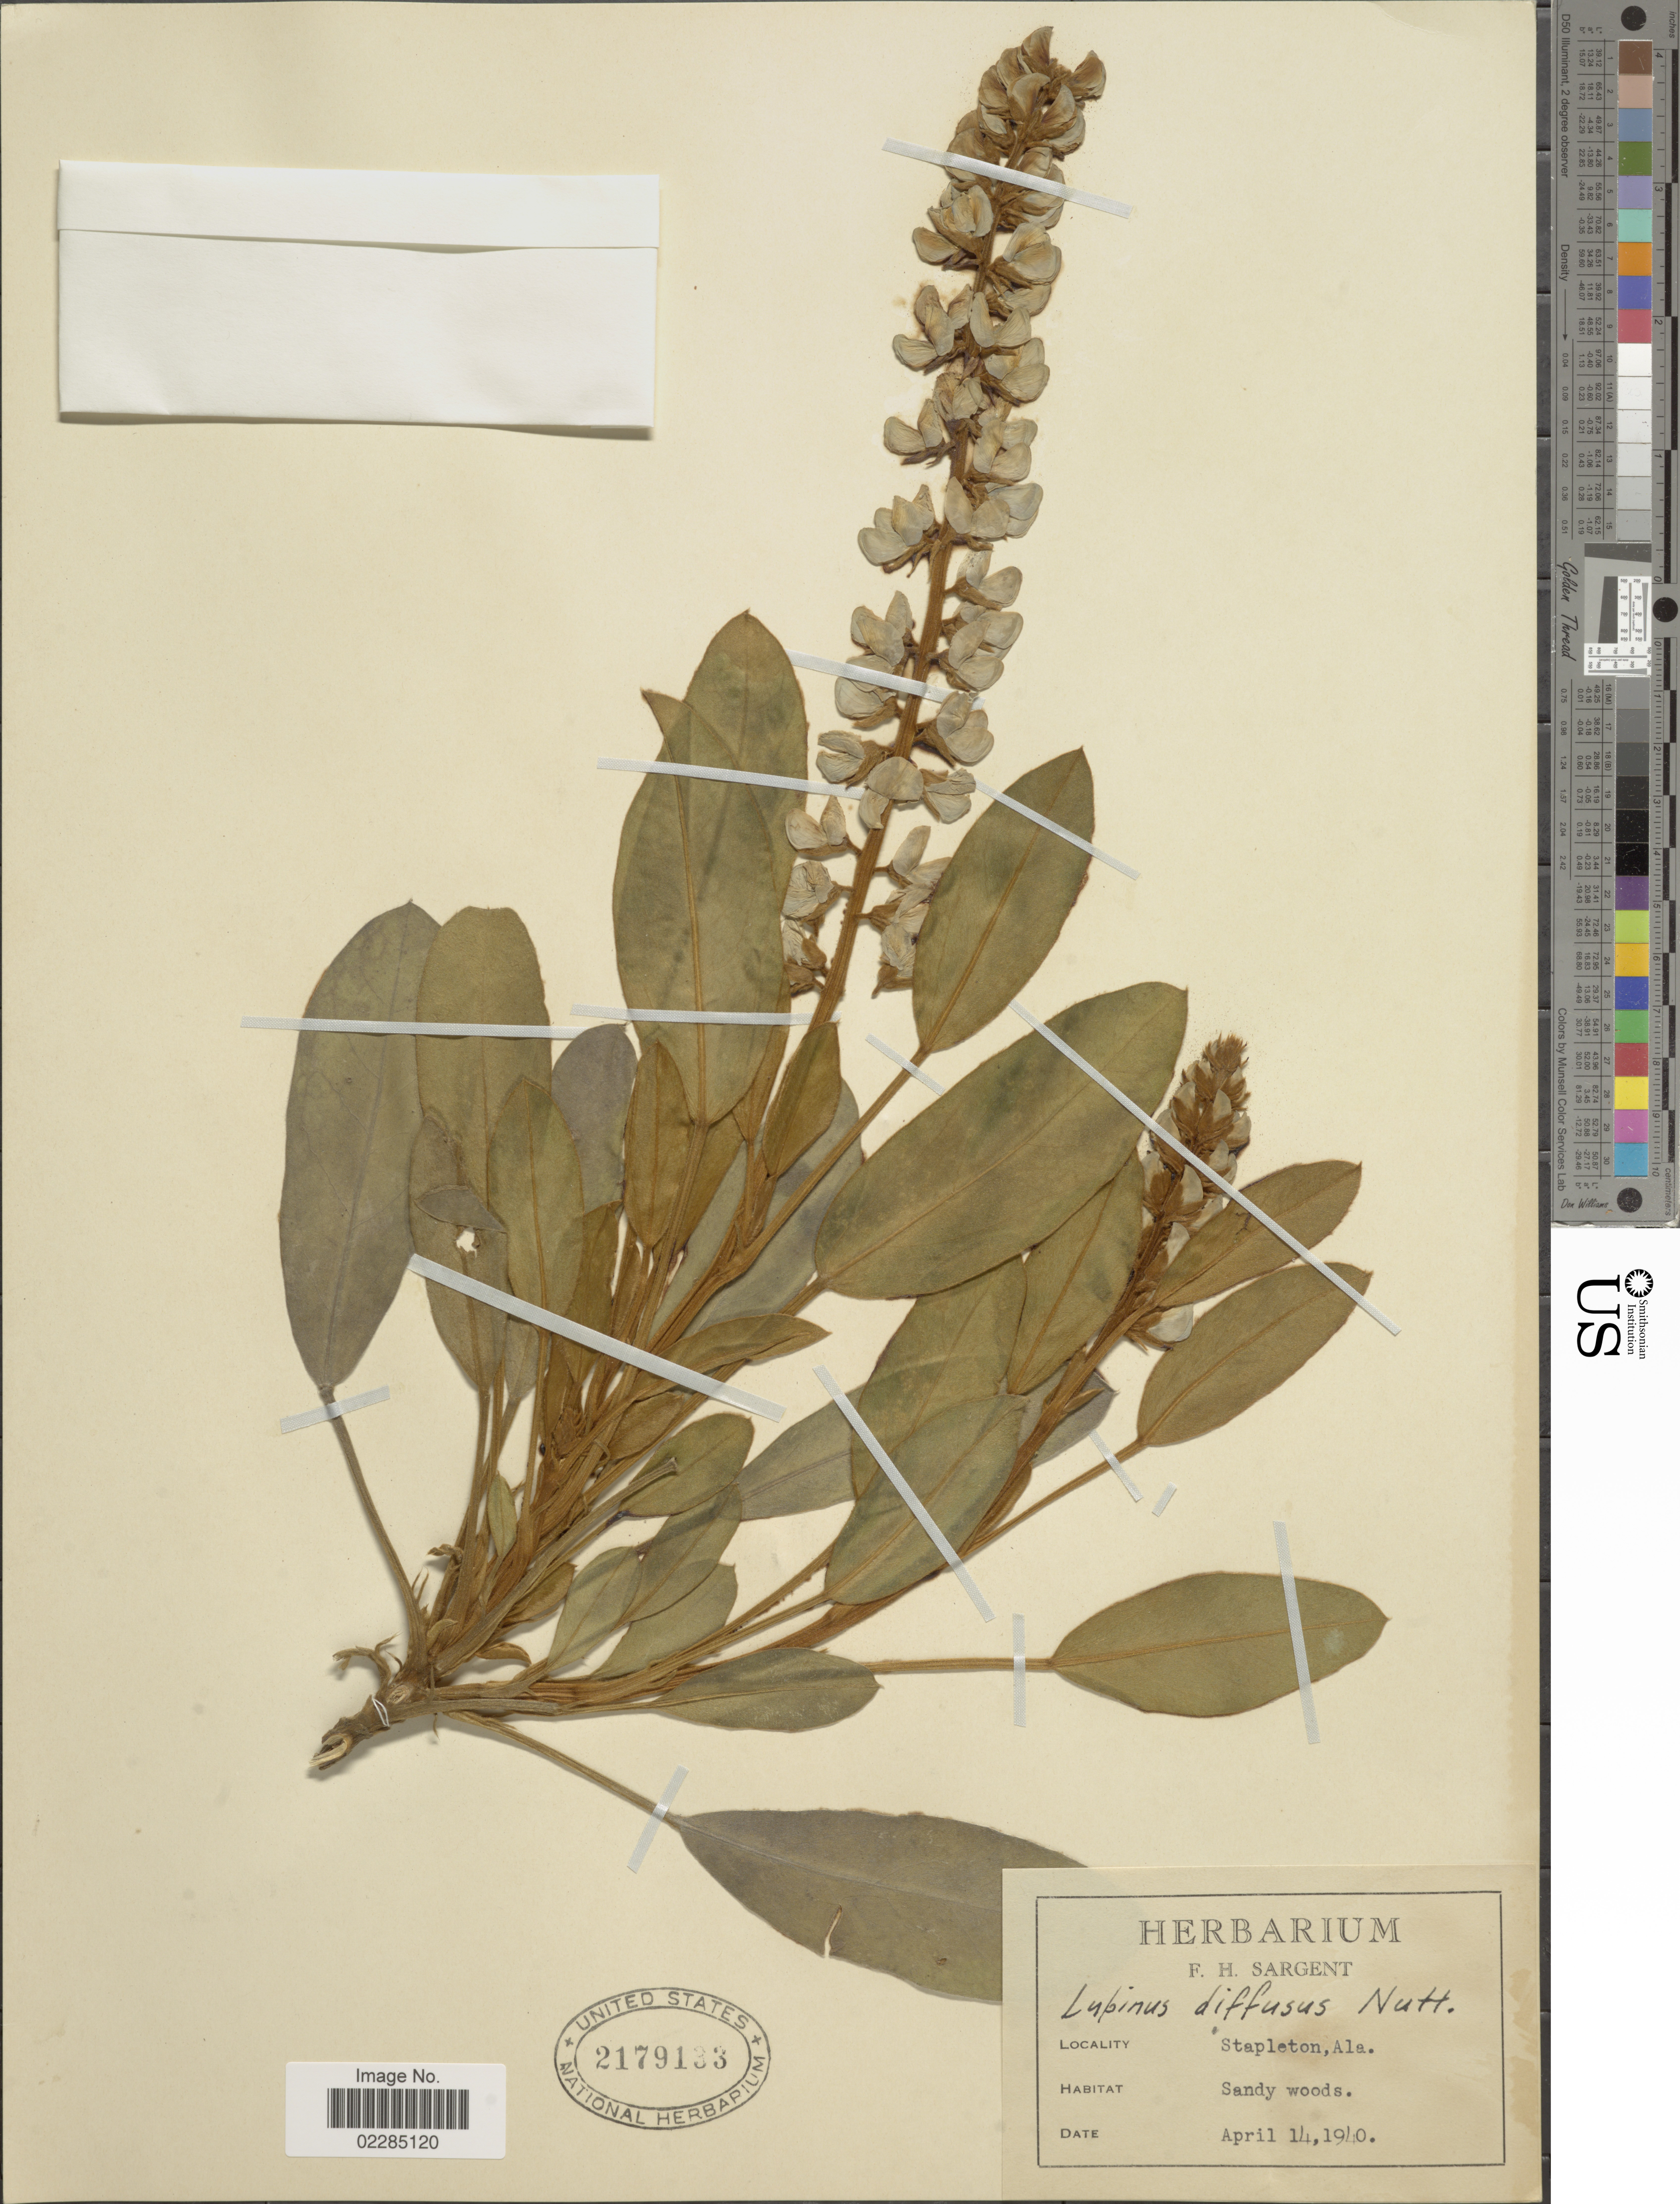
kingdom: Plantae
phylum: Tracheophyta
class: Magnoliopsida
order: Fabales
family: Fabaceae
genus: Lupinus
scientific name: Lupinus diffusus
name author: Nutt.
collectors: F. H. Sargent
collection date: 1940-04-14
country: United States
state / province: Alabama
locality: Stapleton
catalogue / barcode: US 2179133